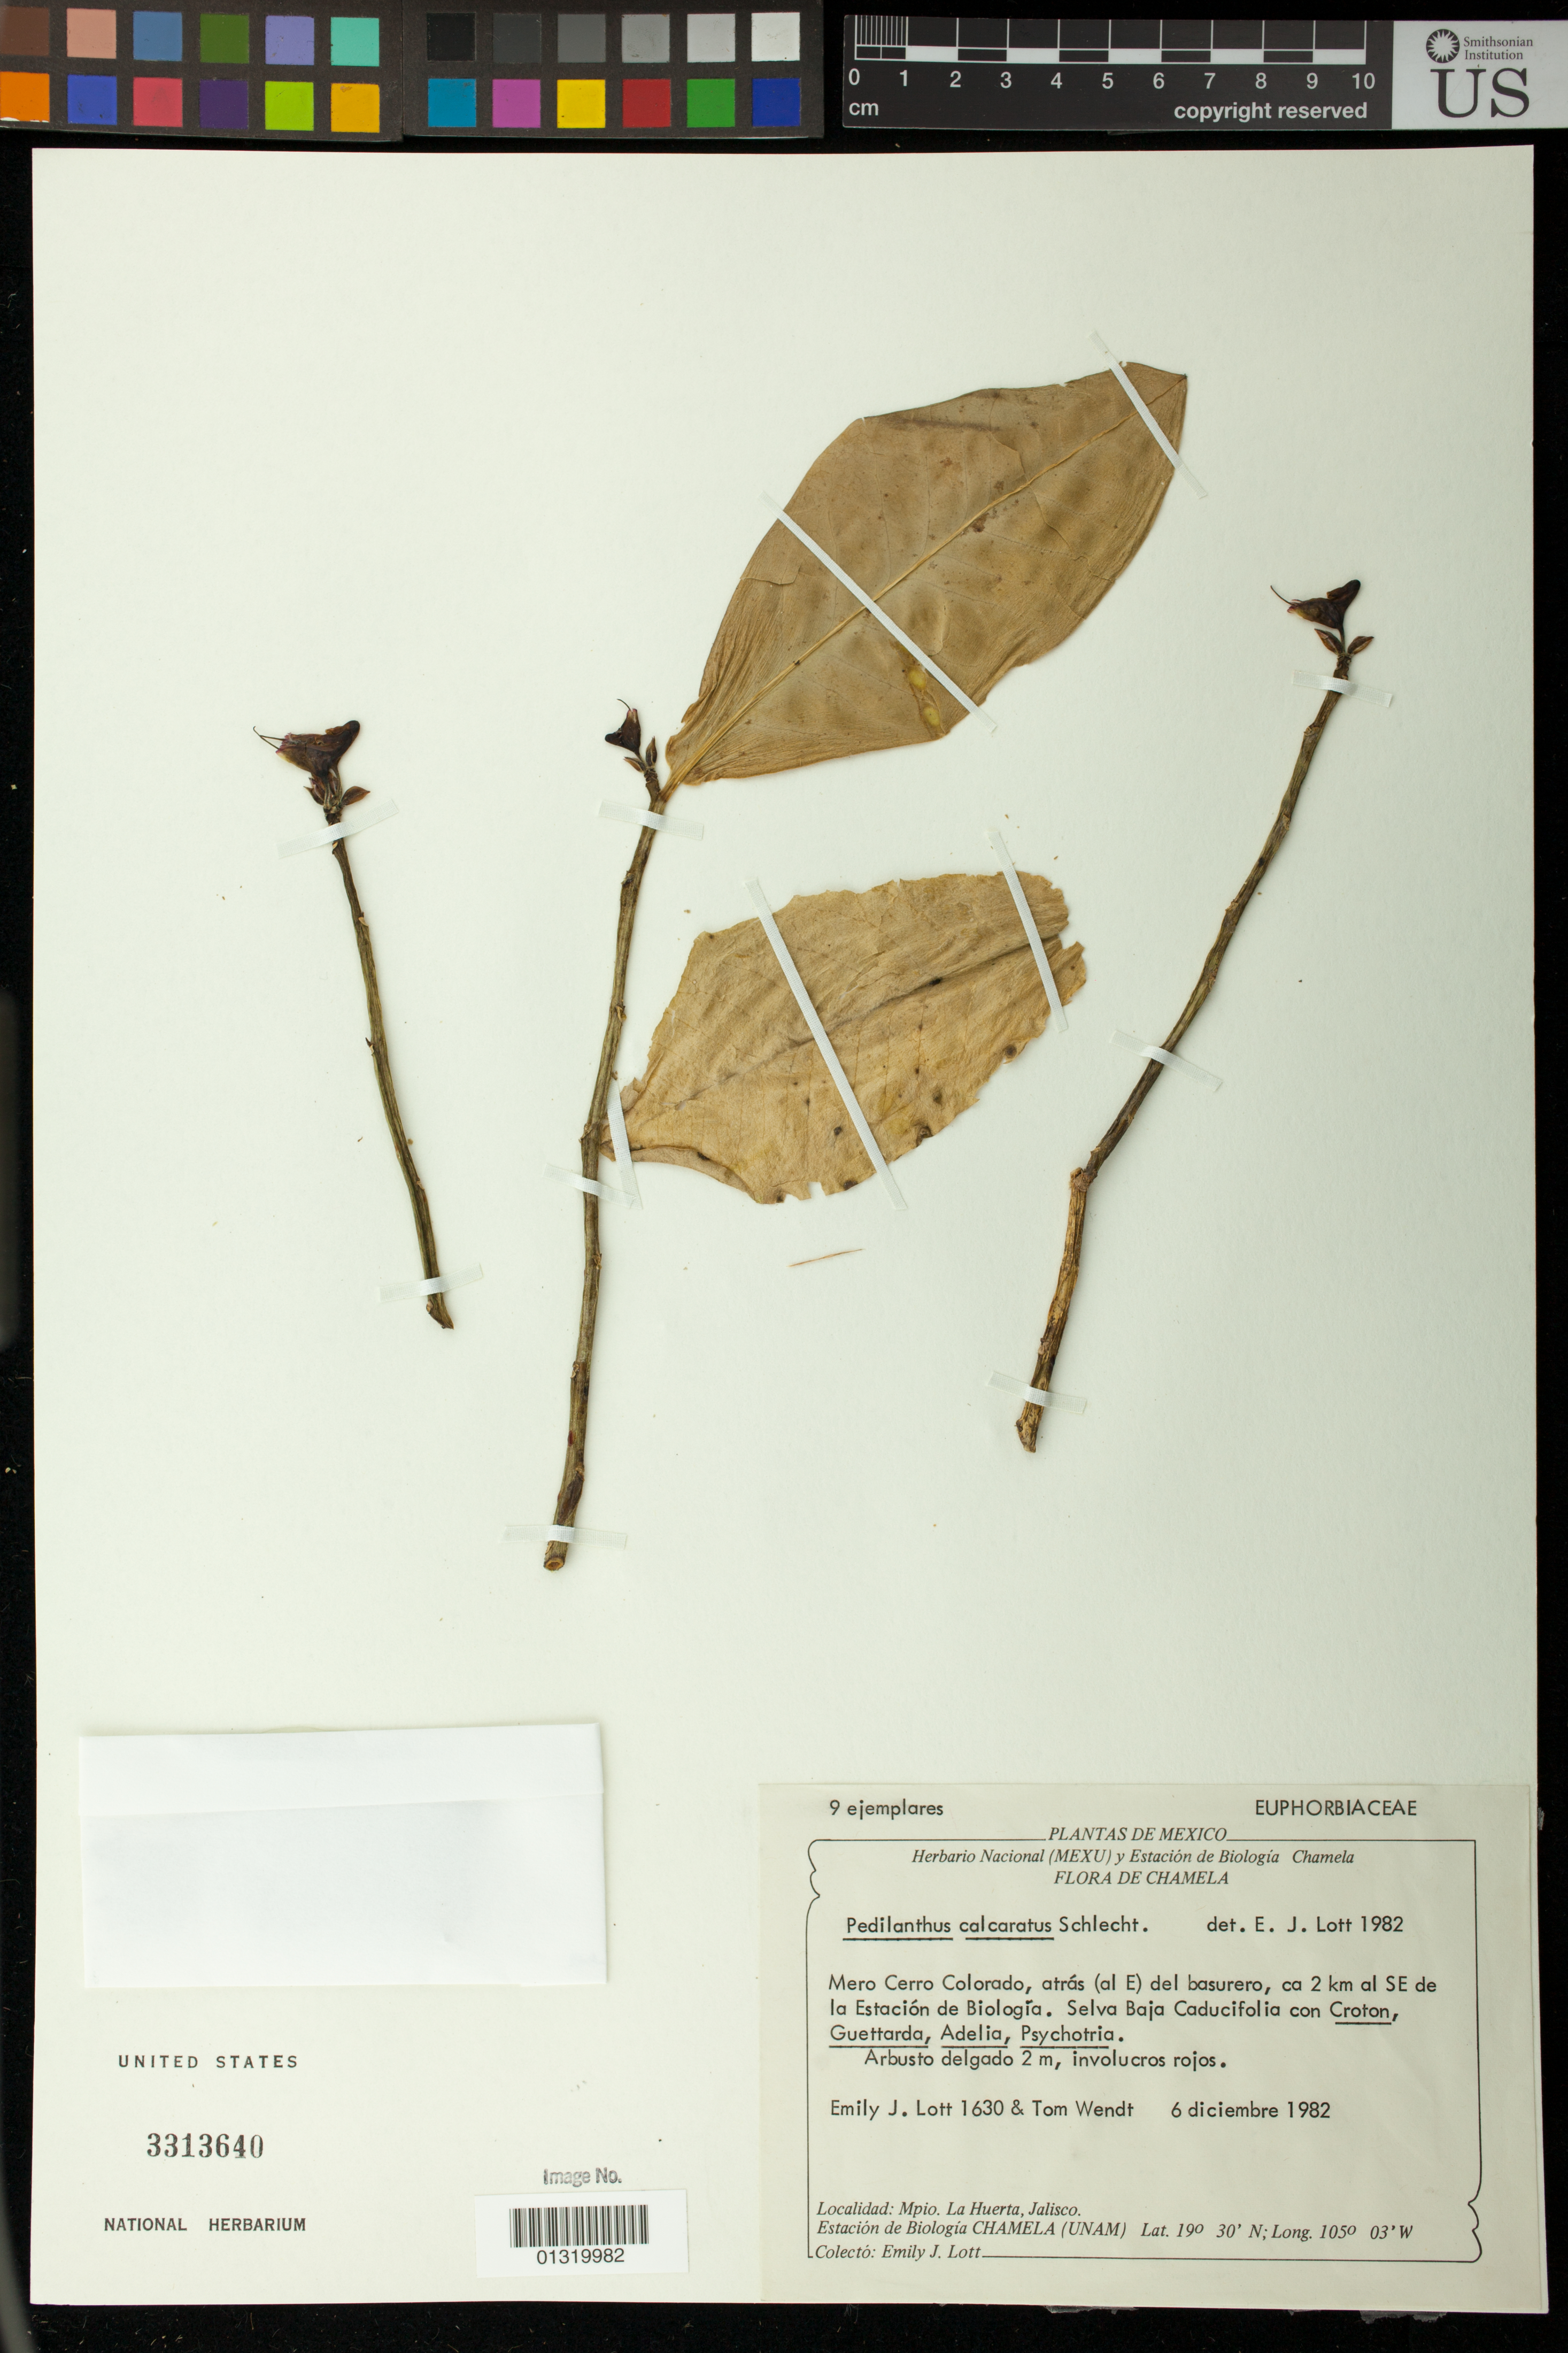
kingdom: Plantae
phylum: Tracheophyta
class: Magnoliopsida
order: Malpighiales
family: Euphorbiaceae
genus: Pedilanthus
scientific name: Pedilanthus calcaratus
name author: Schltdl.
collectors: E. J. Lott & T. L. Wendt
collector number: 1630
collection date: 1982-12-06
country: Mexico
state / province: Jalisco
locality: Mero Cerro Colorado, atras (al E) del basurero, ca 2 km al SE de la Estacion de Biologia.; Mpio. La Huerta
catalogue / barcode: US 3313640